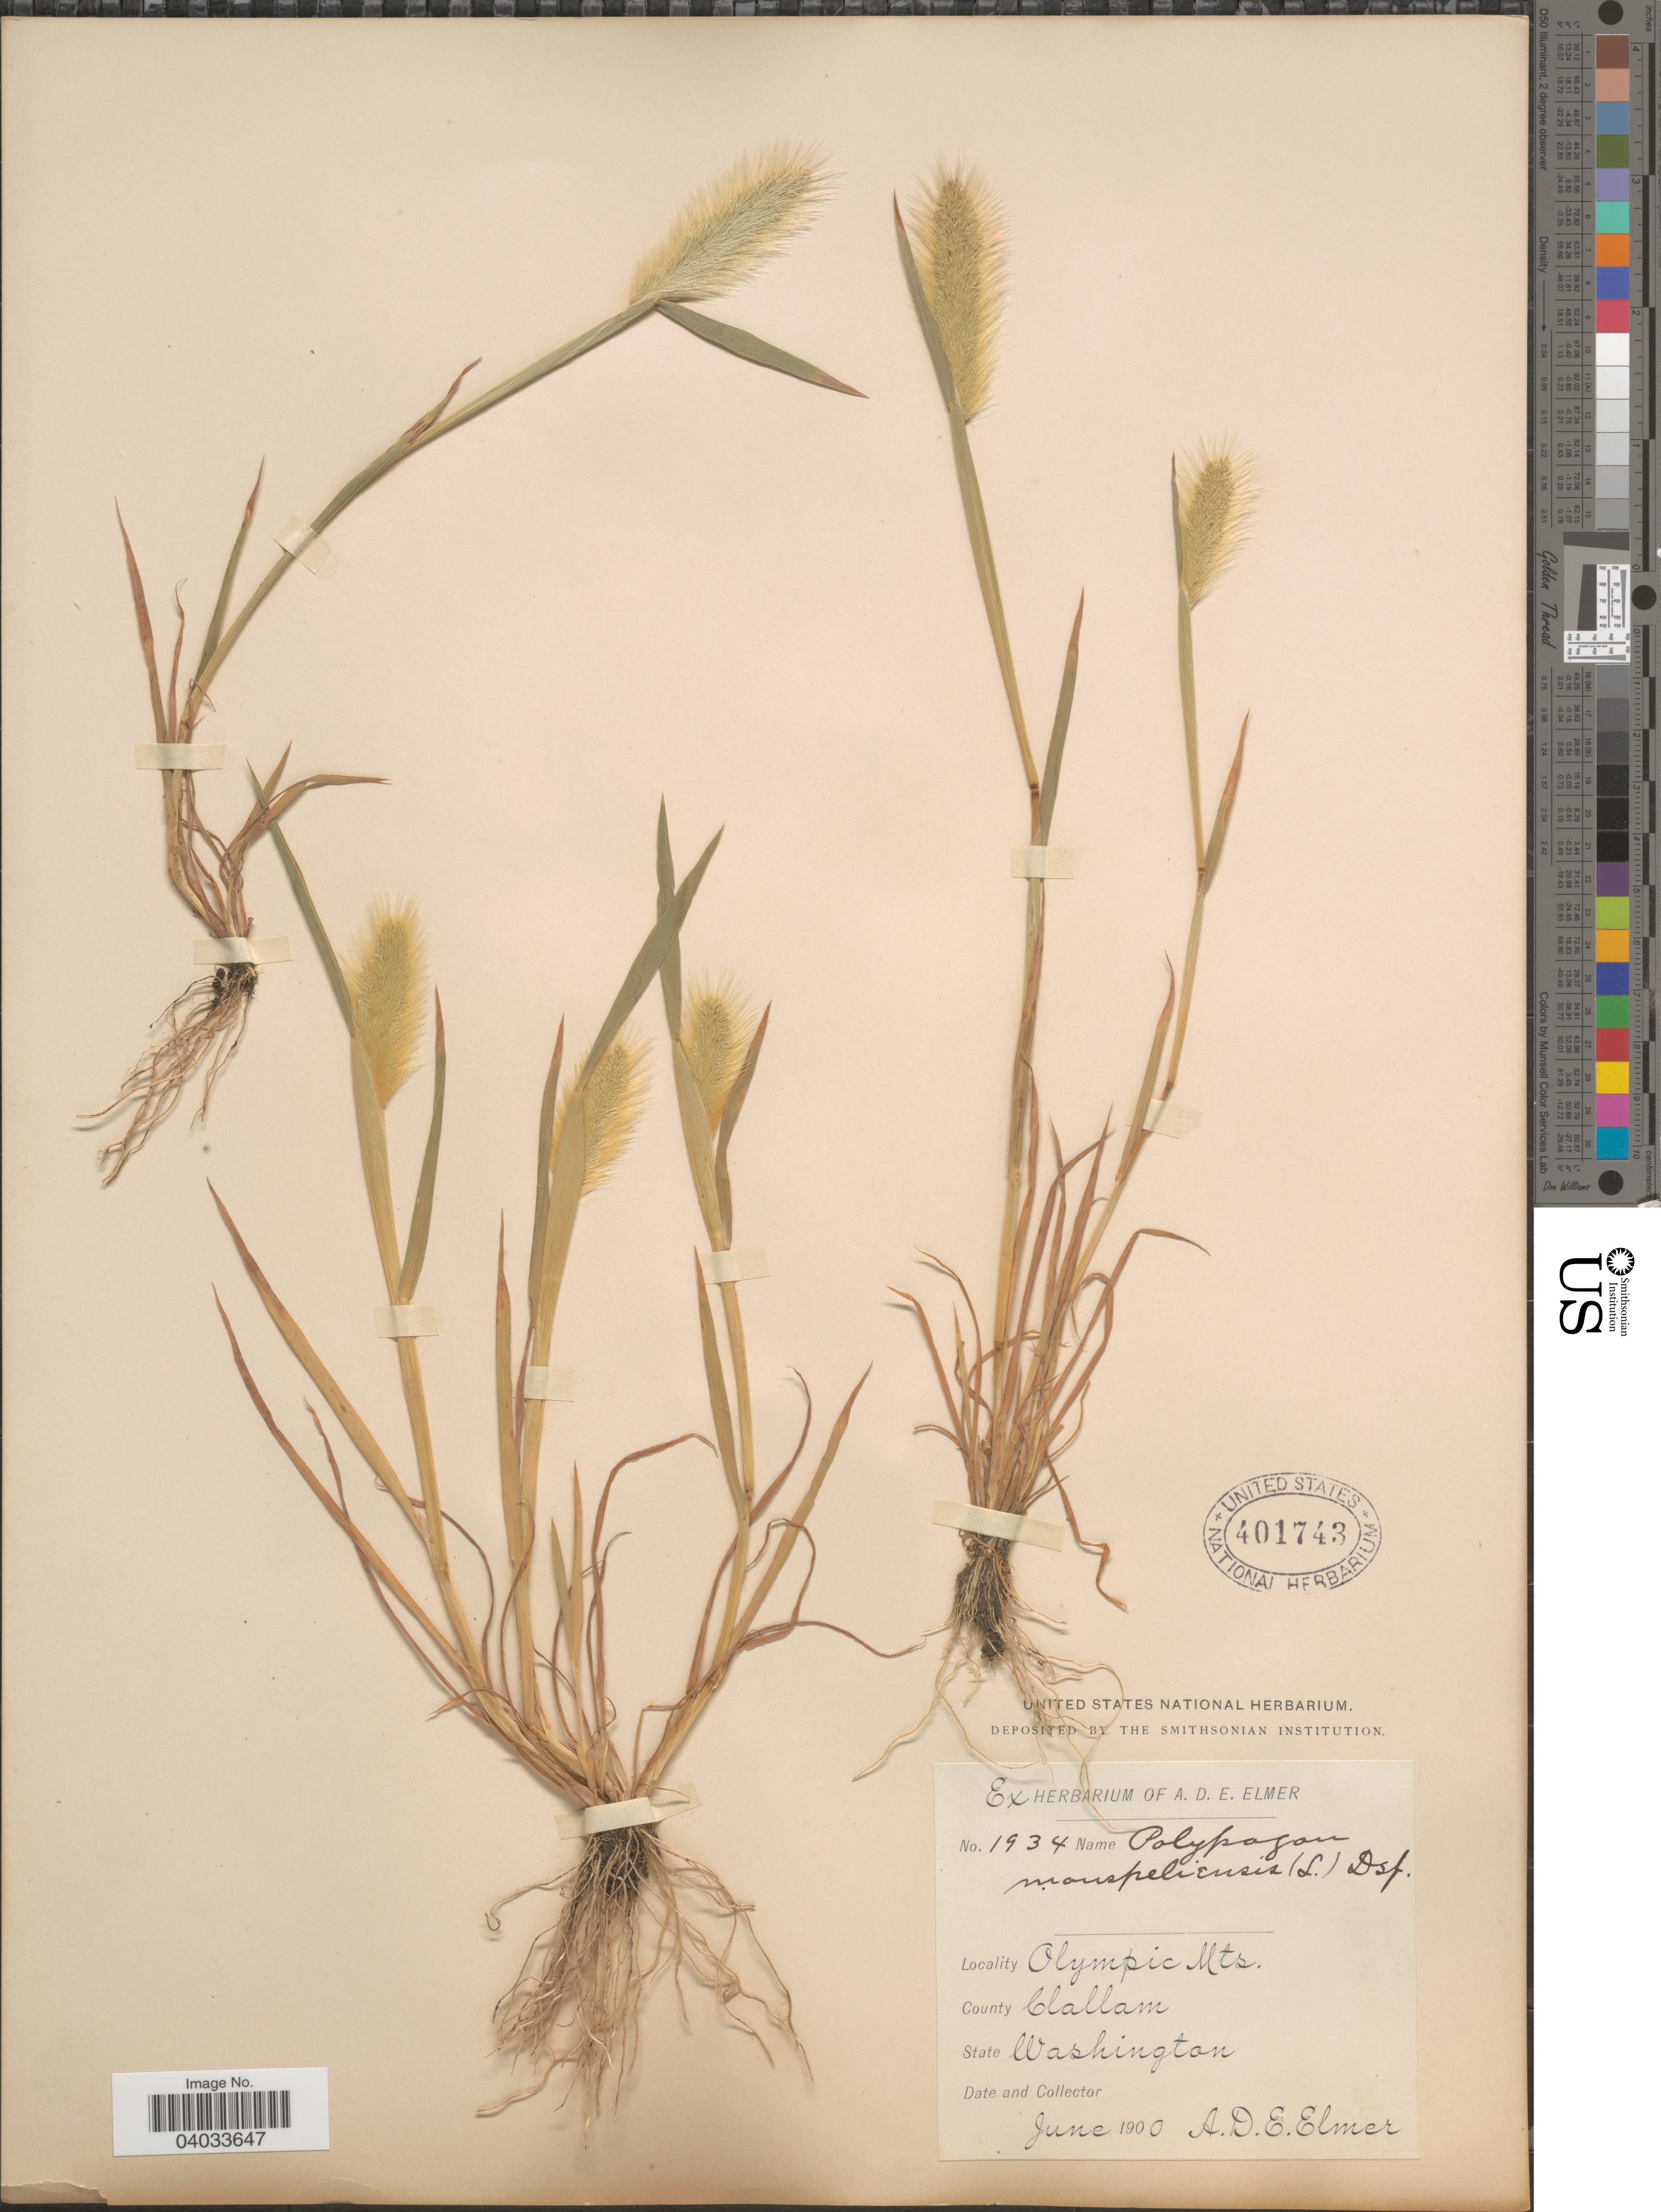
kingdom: Plantae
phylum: Tracheophyta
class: Liliopsida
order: Poales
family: Poaceae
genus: Polypogon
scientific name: Polypogon monspeliensis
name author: (L.) Desf.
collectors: A. D. E. Elmer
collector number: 1934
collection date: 1900-06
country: United States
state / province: Washington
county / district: Clallam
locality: Olympic Mts. County Clallam.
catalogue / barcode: US 401743